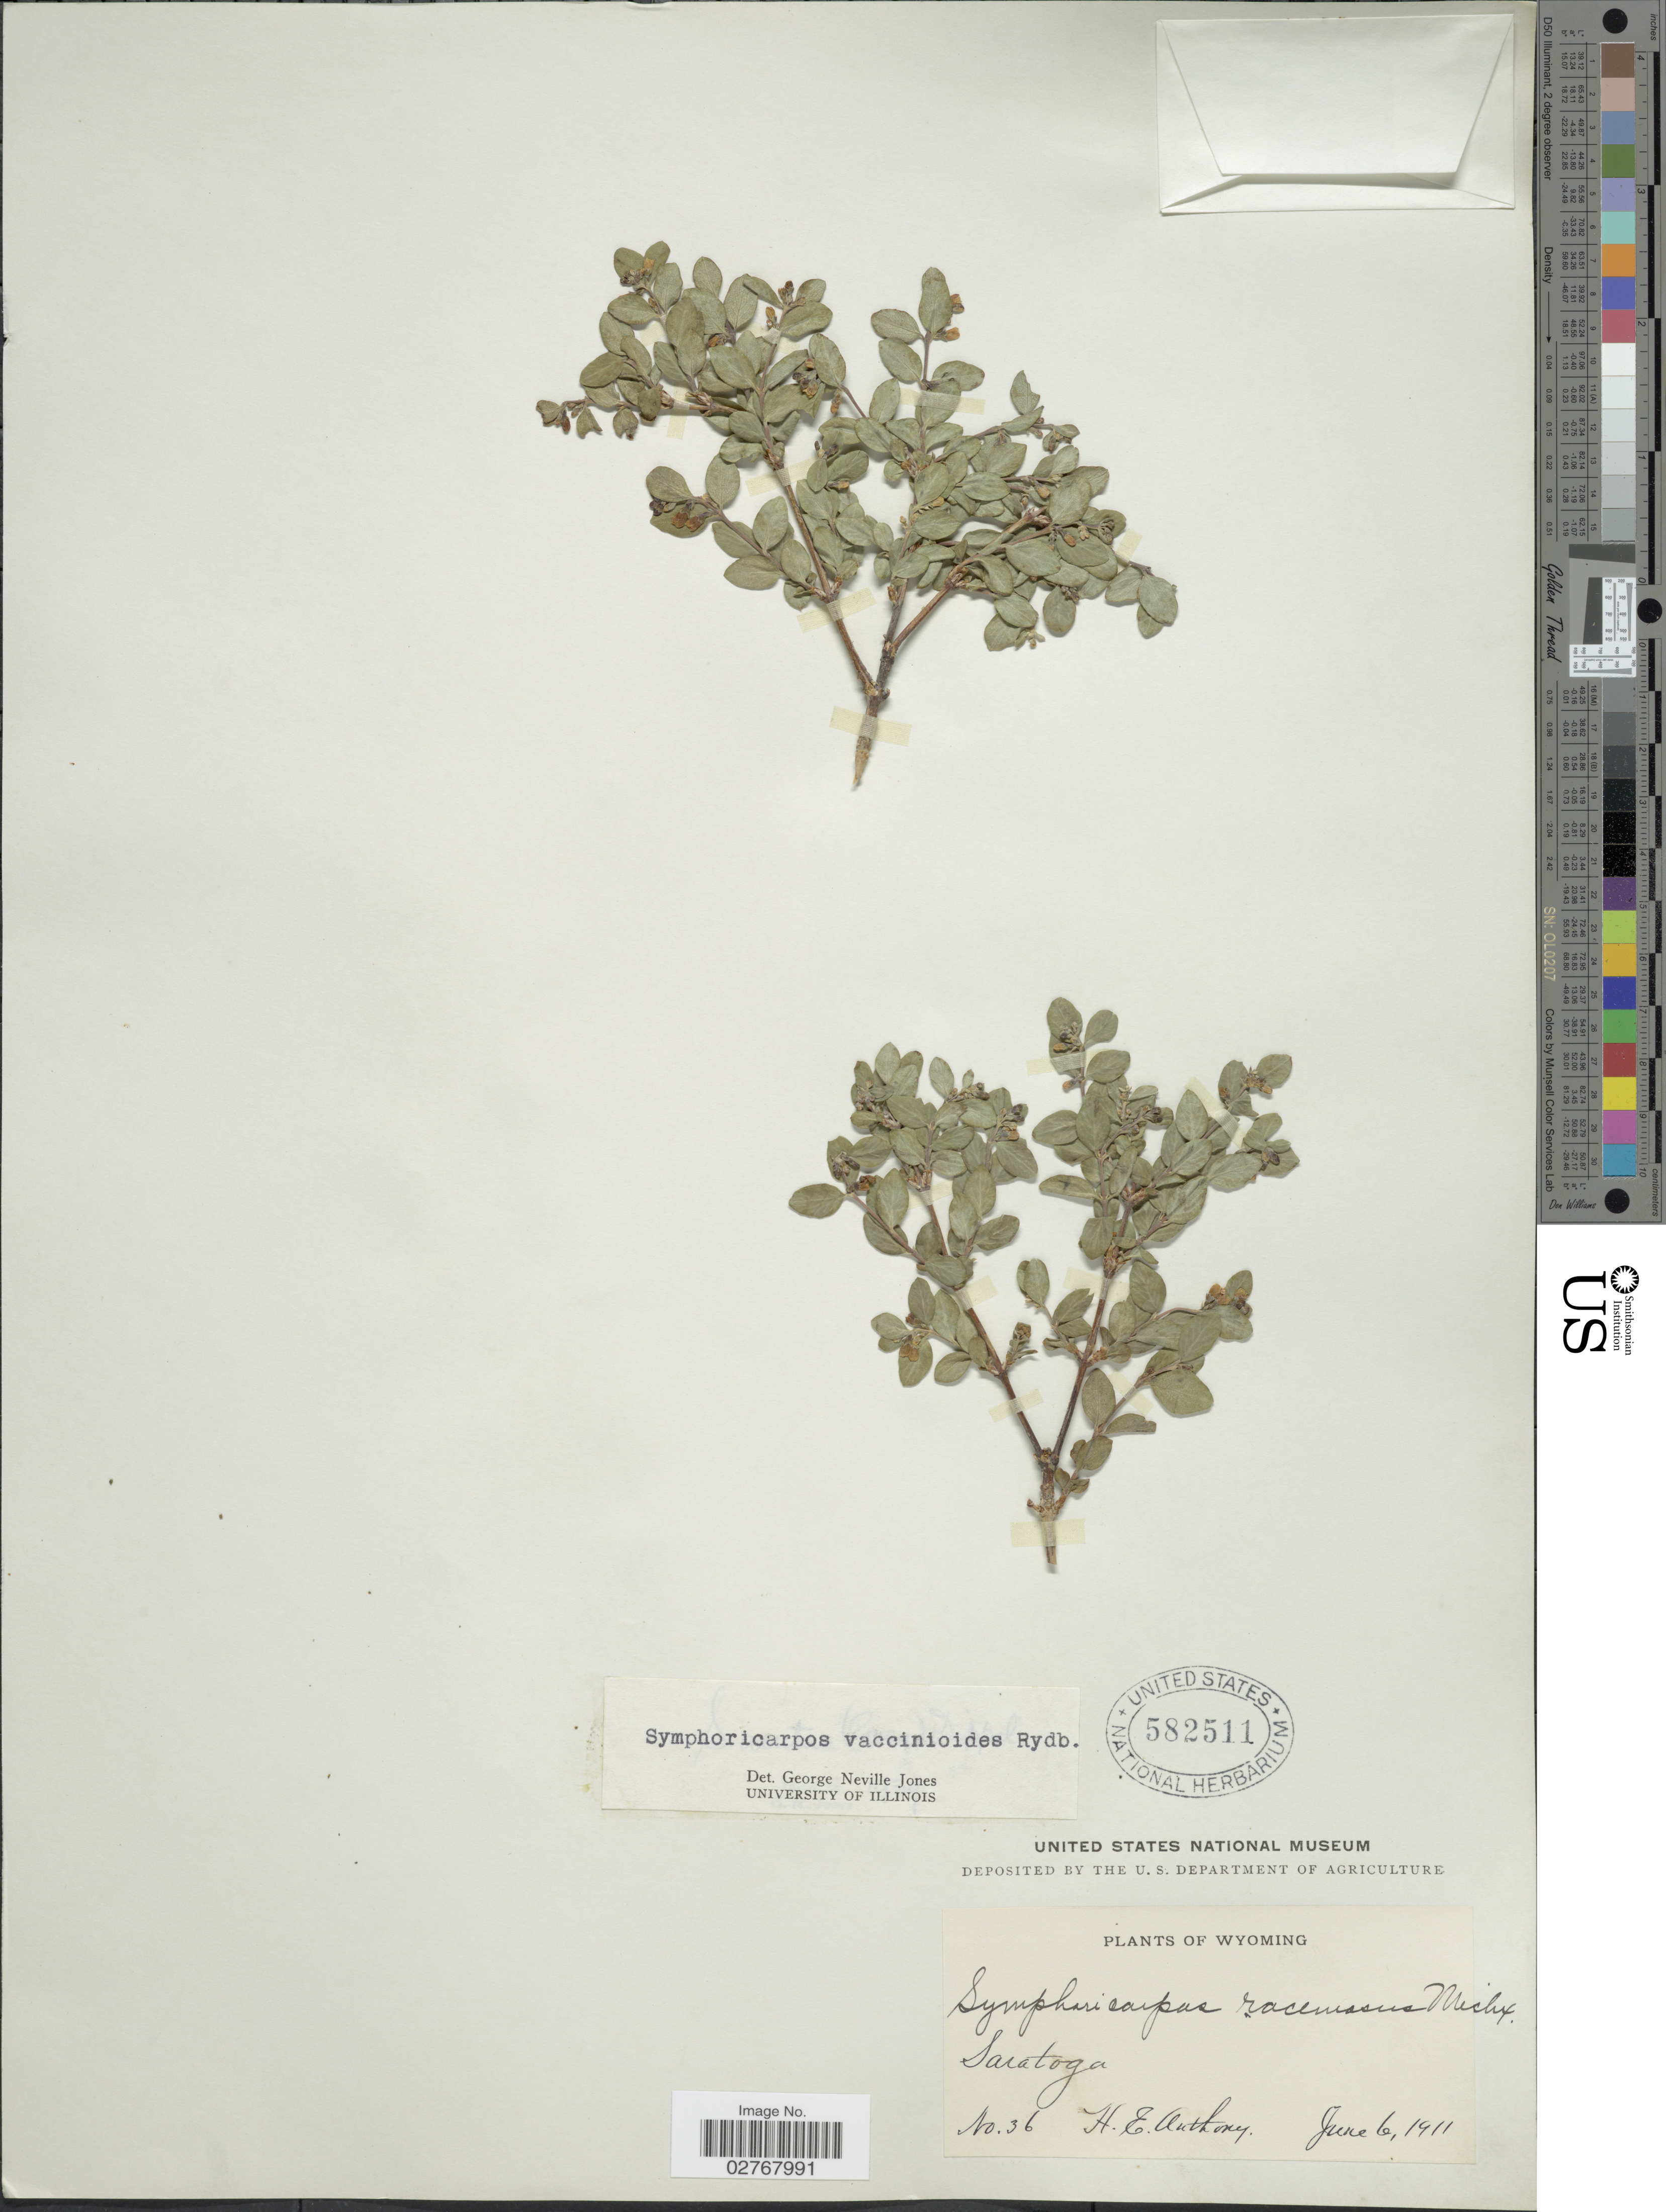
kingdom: Plantae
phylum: Tracheophyta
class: Magnoliopsida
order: Dipsacales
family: Caprifoliaceae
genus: Symphoricarpos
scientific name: Symphoricarpos vaccinioides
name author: Rydb.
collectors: H. E. Anthony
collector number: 36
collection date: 1911-06-06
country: United States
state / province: Wyoming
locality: Saratoga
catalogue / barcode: US 582511